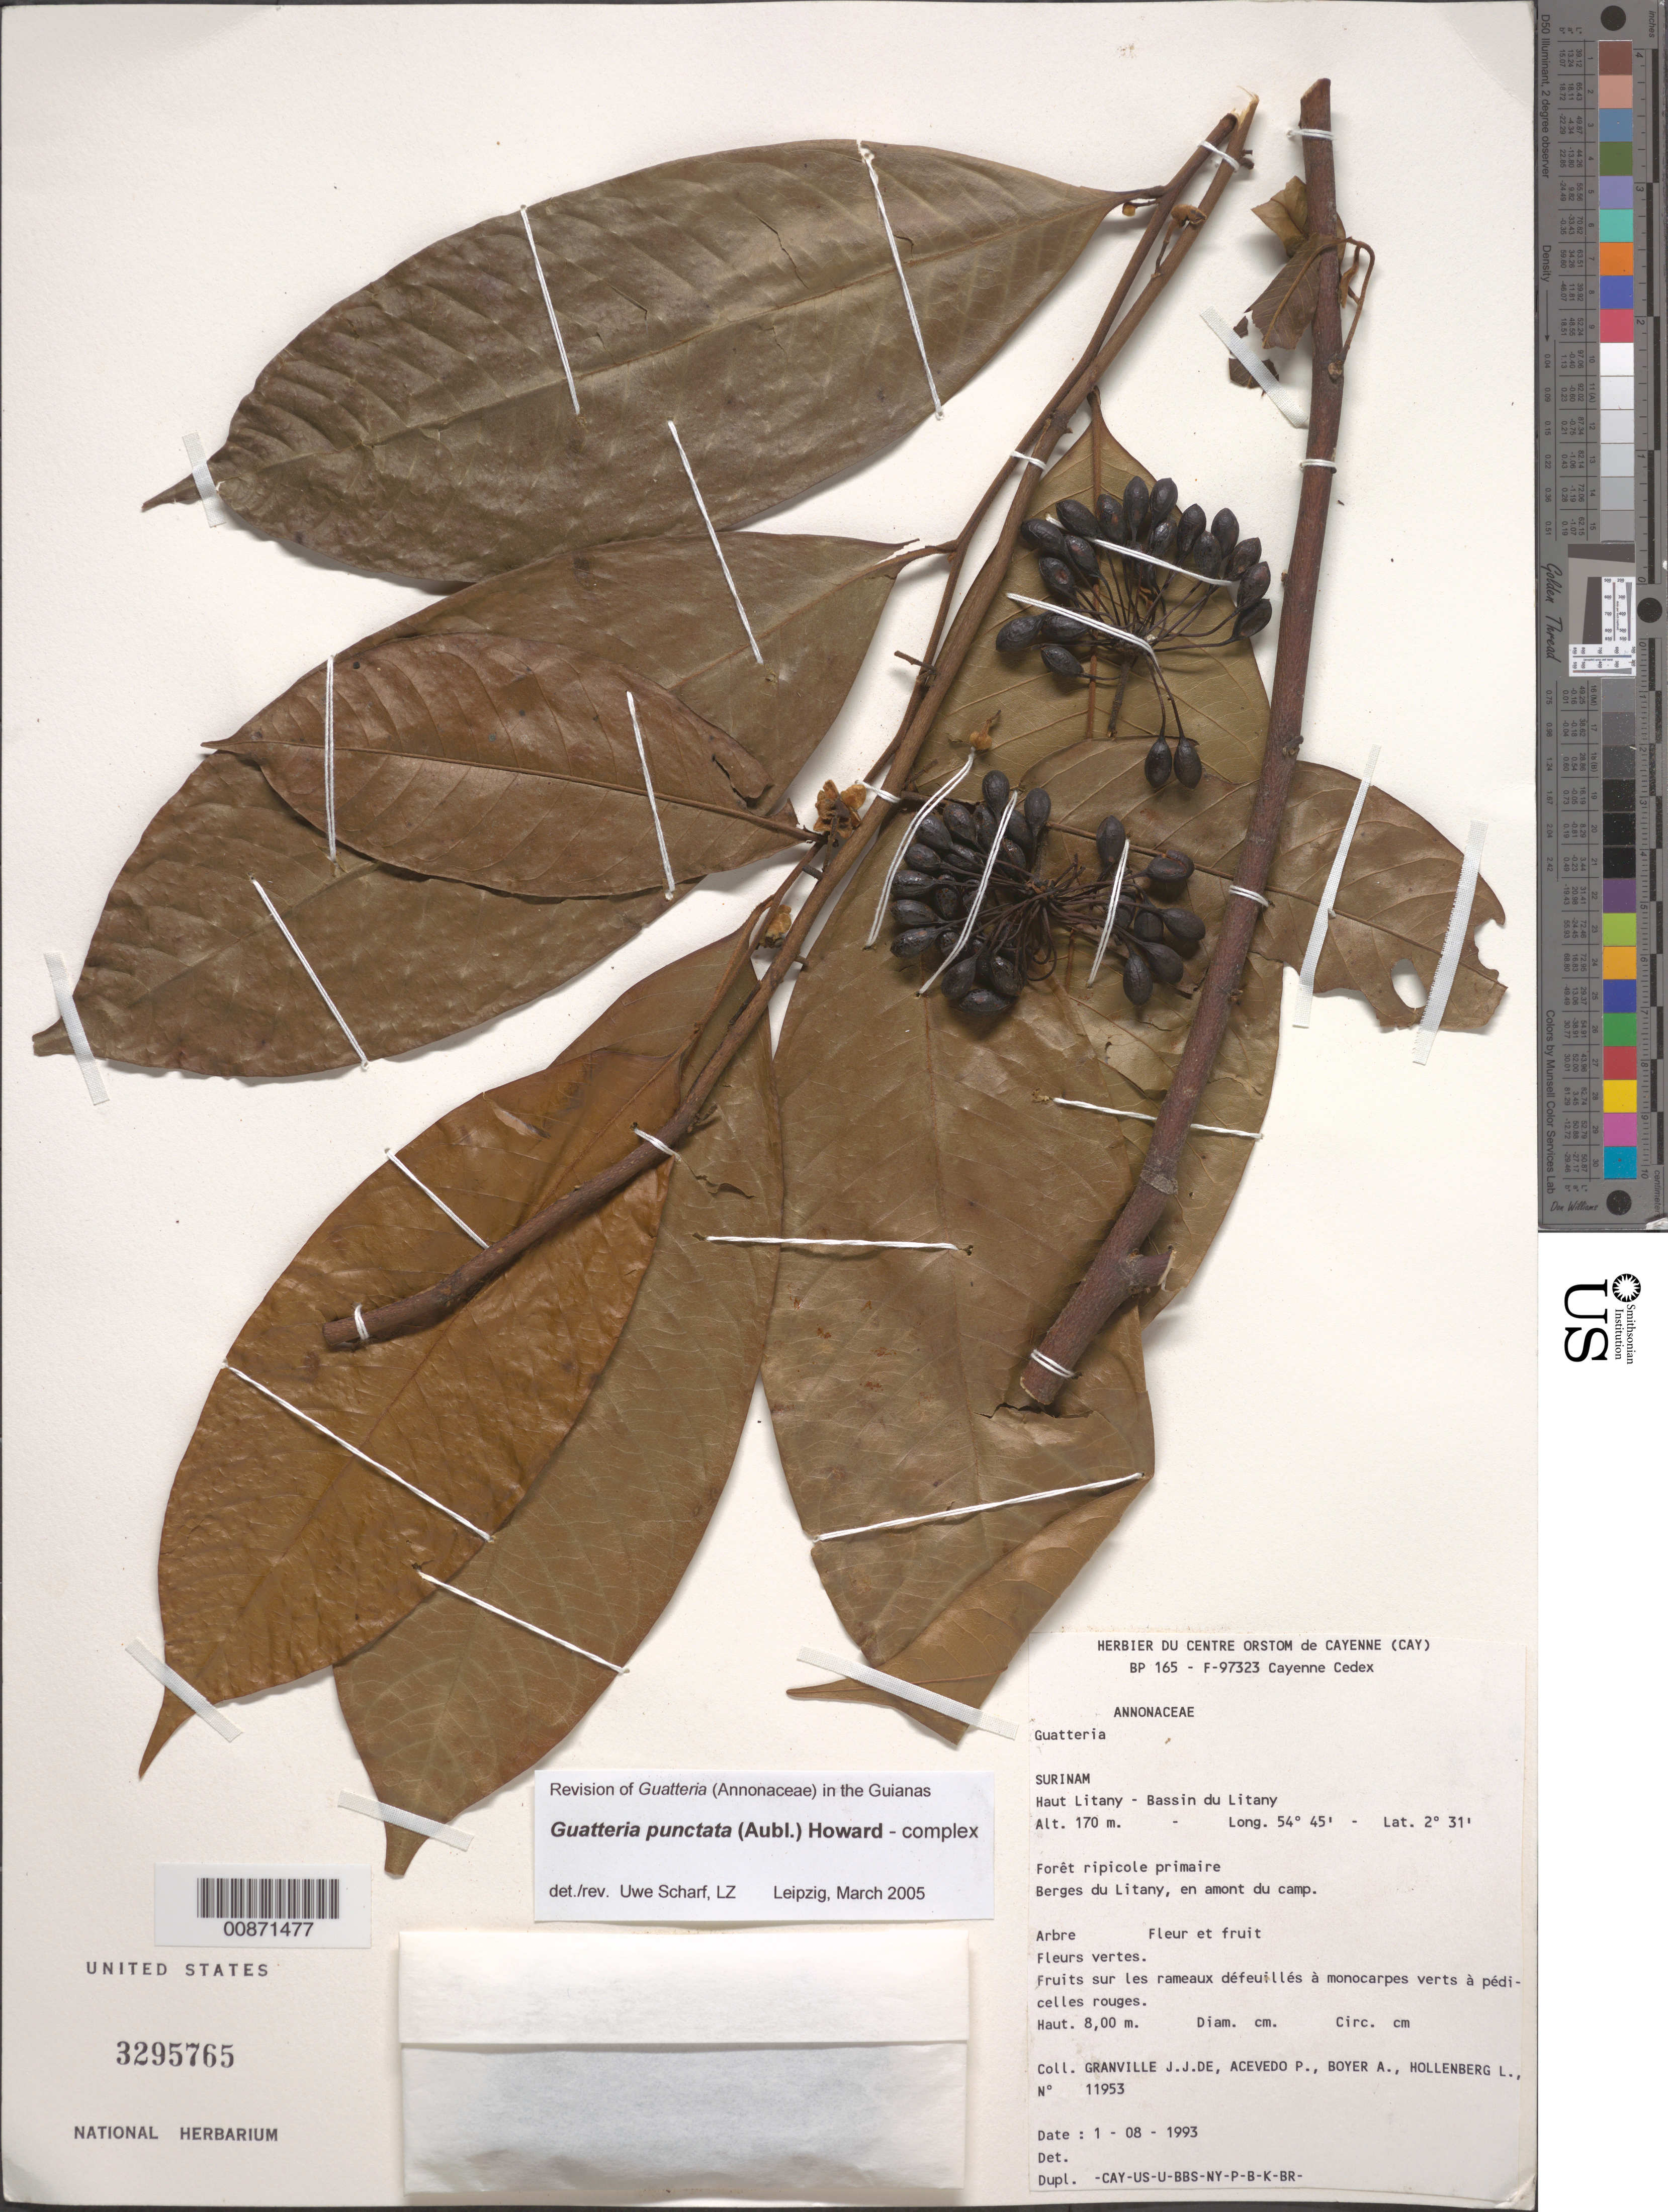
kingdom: Plantae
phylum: Tracheophyta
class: Magnoliopsida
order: Magnoliales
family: Annonaceae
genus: Guatteria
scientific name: Guatteria punctata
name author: (Aubl.) R.A. Howard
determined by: Scharf, U.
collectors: J.-J. de Granville, P. Acevedo-Rodr., A. Boyer & L. Hollenberg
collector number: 11953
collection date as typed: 1-Aug-93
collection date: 1993-08-01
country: Suriname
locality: Haut Litany, Bassin du Litany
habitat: Primary riparian forest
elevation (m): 170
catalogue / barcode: US 3295765